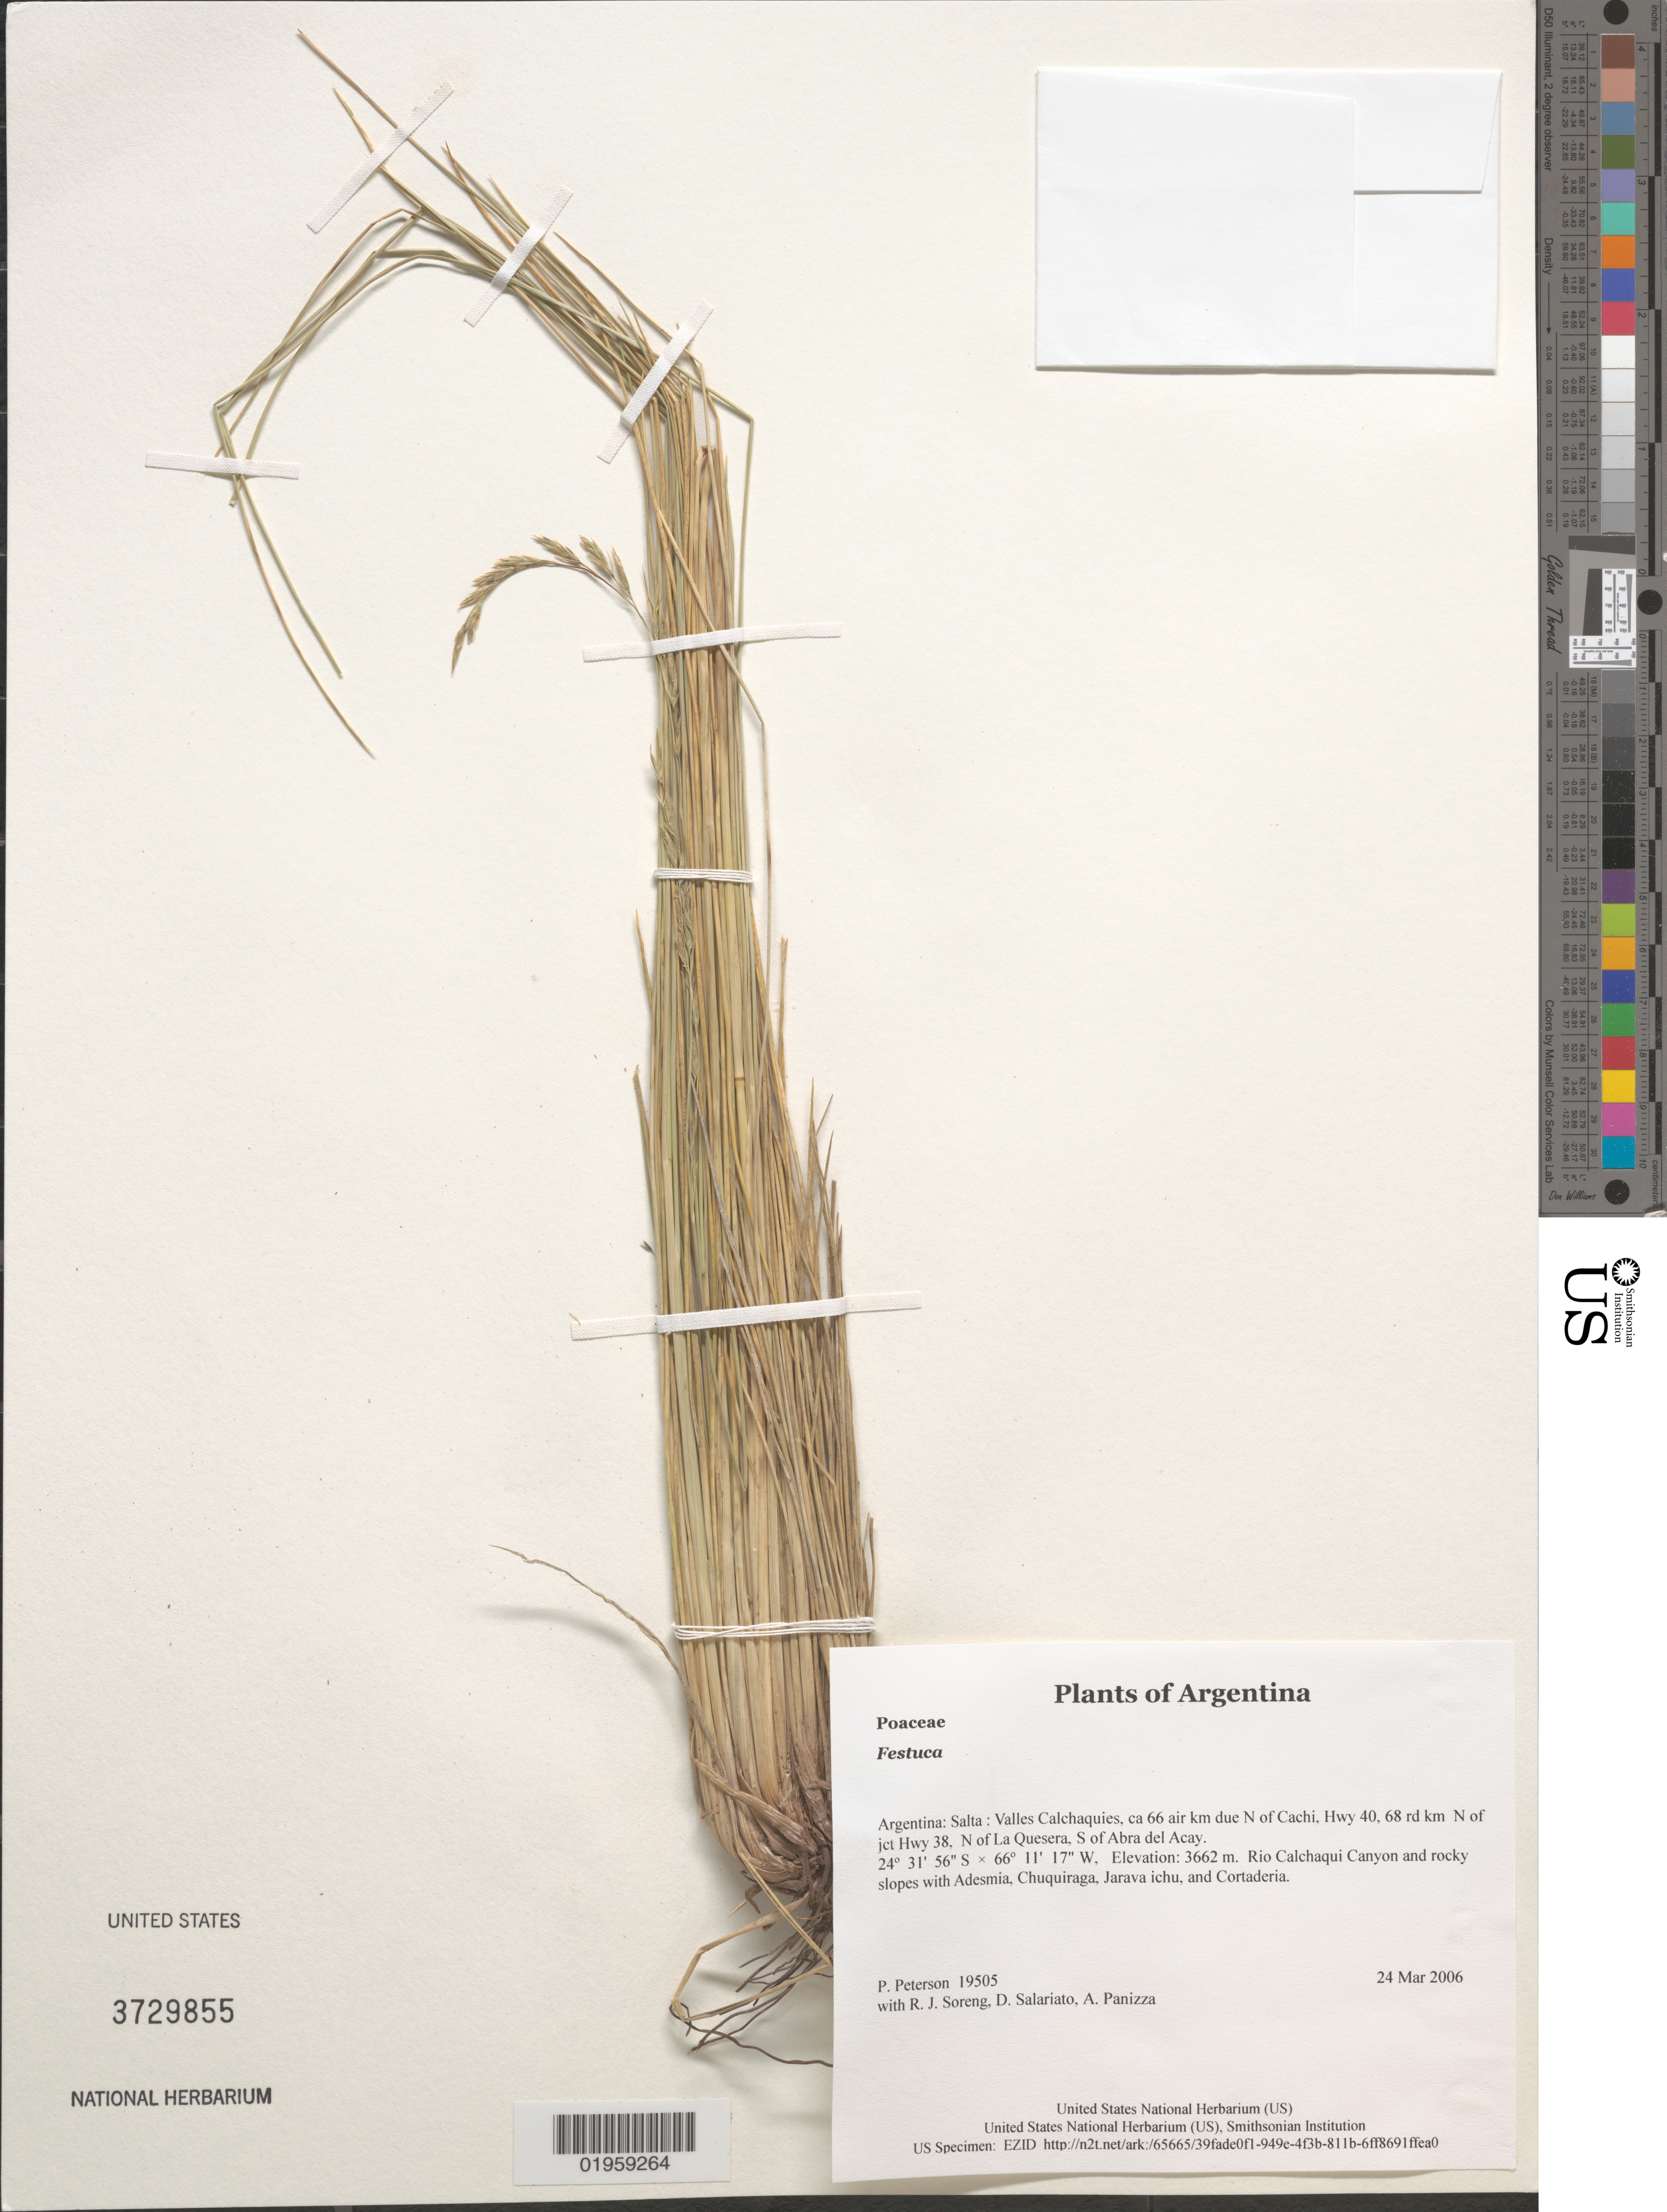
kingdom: Plantae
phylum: Tracheophyta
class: Liliopsida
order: Poales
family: Poaceae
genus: Festuca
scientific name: Festuca sp.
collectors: P. M. Peterson, R. J. Soreng, D. Salariato & A. Panizza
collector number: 19505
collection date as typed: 24 Mar 2006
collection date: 2006-03-24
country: Argentina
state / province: Salta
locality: Valles Calchaquies, ca 66 air km due N of Cachi, Hwy 40, 68 rd km N of jct Hwy 38, N of La Quesera, S of Abra del Acay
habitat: Rio Calchaqui Canyon and rocky slopes with Adesmia, Chuquiraga, Jarava ichu, and Cortaderia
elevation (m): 3662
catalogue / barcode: US 3729855